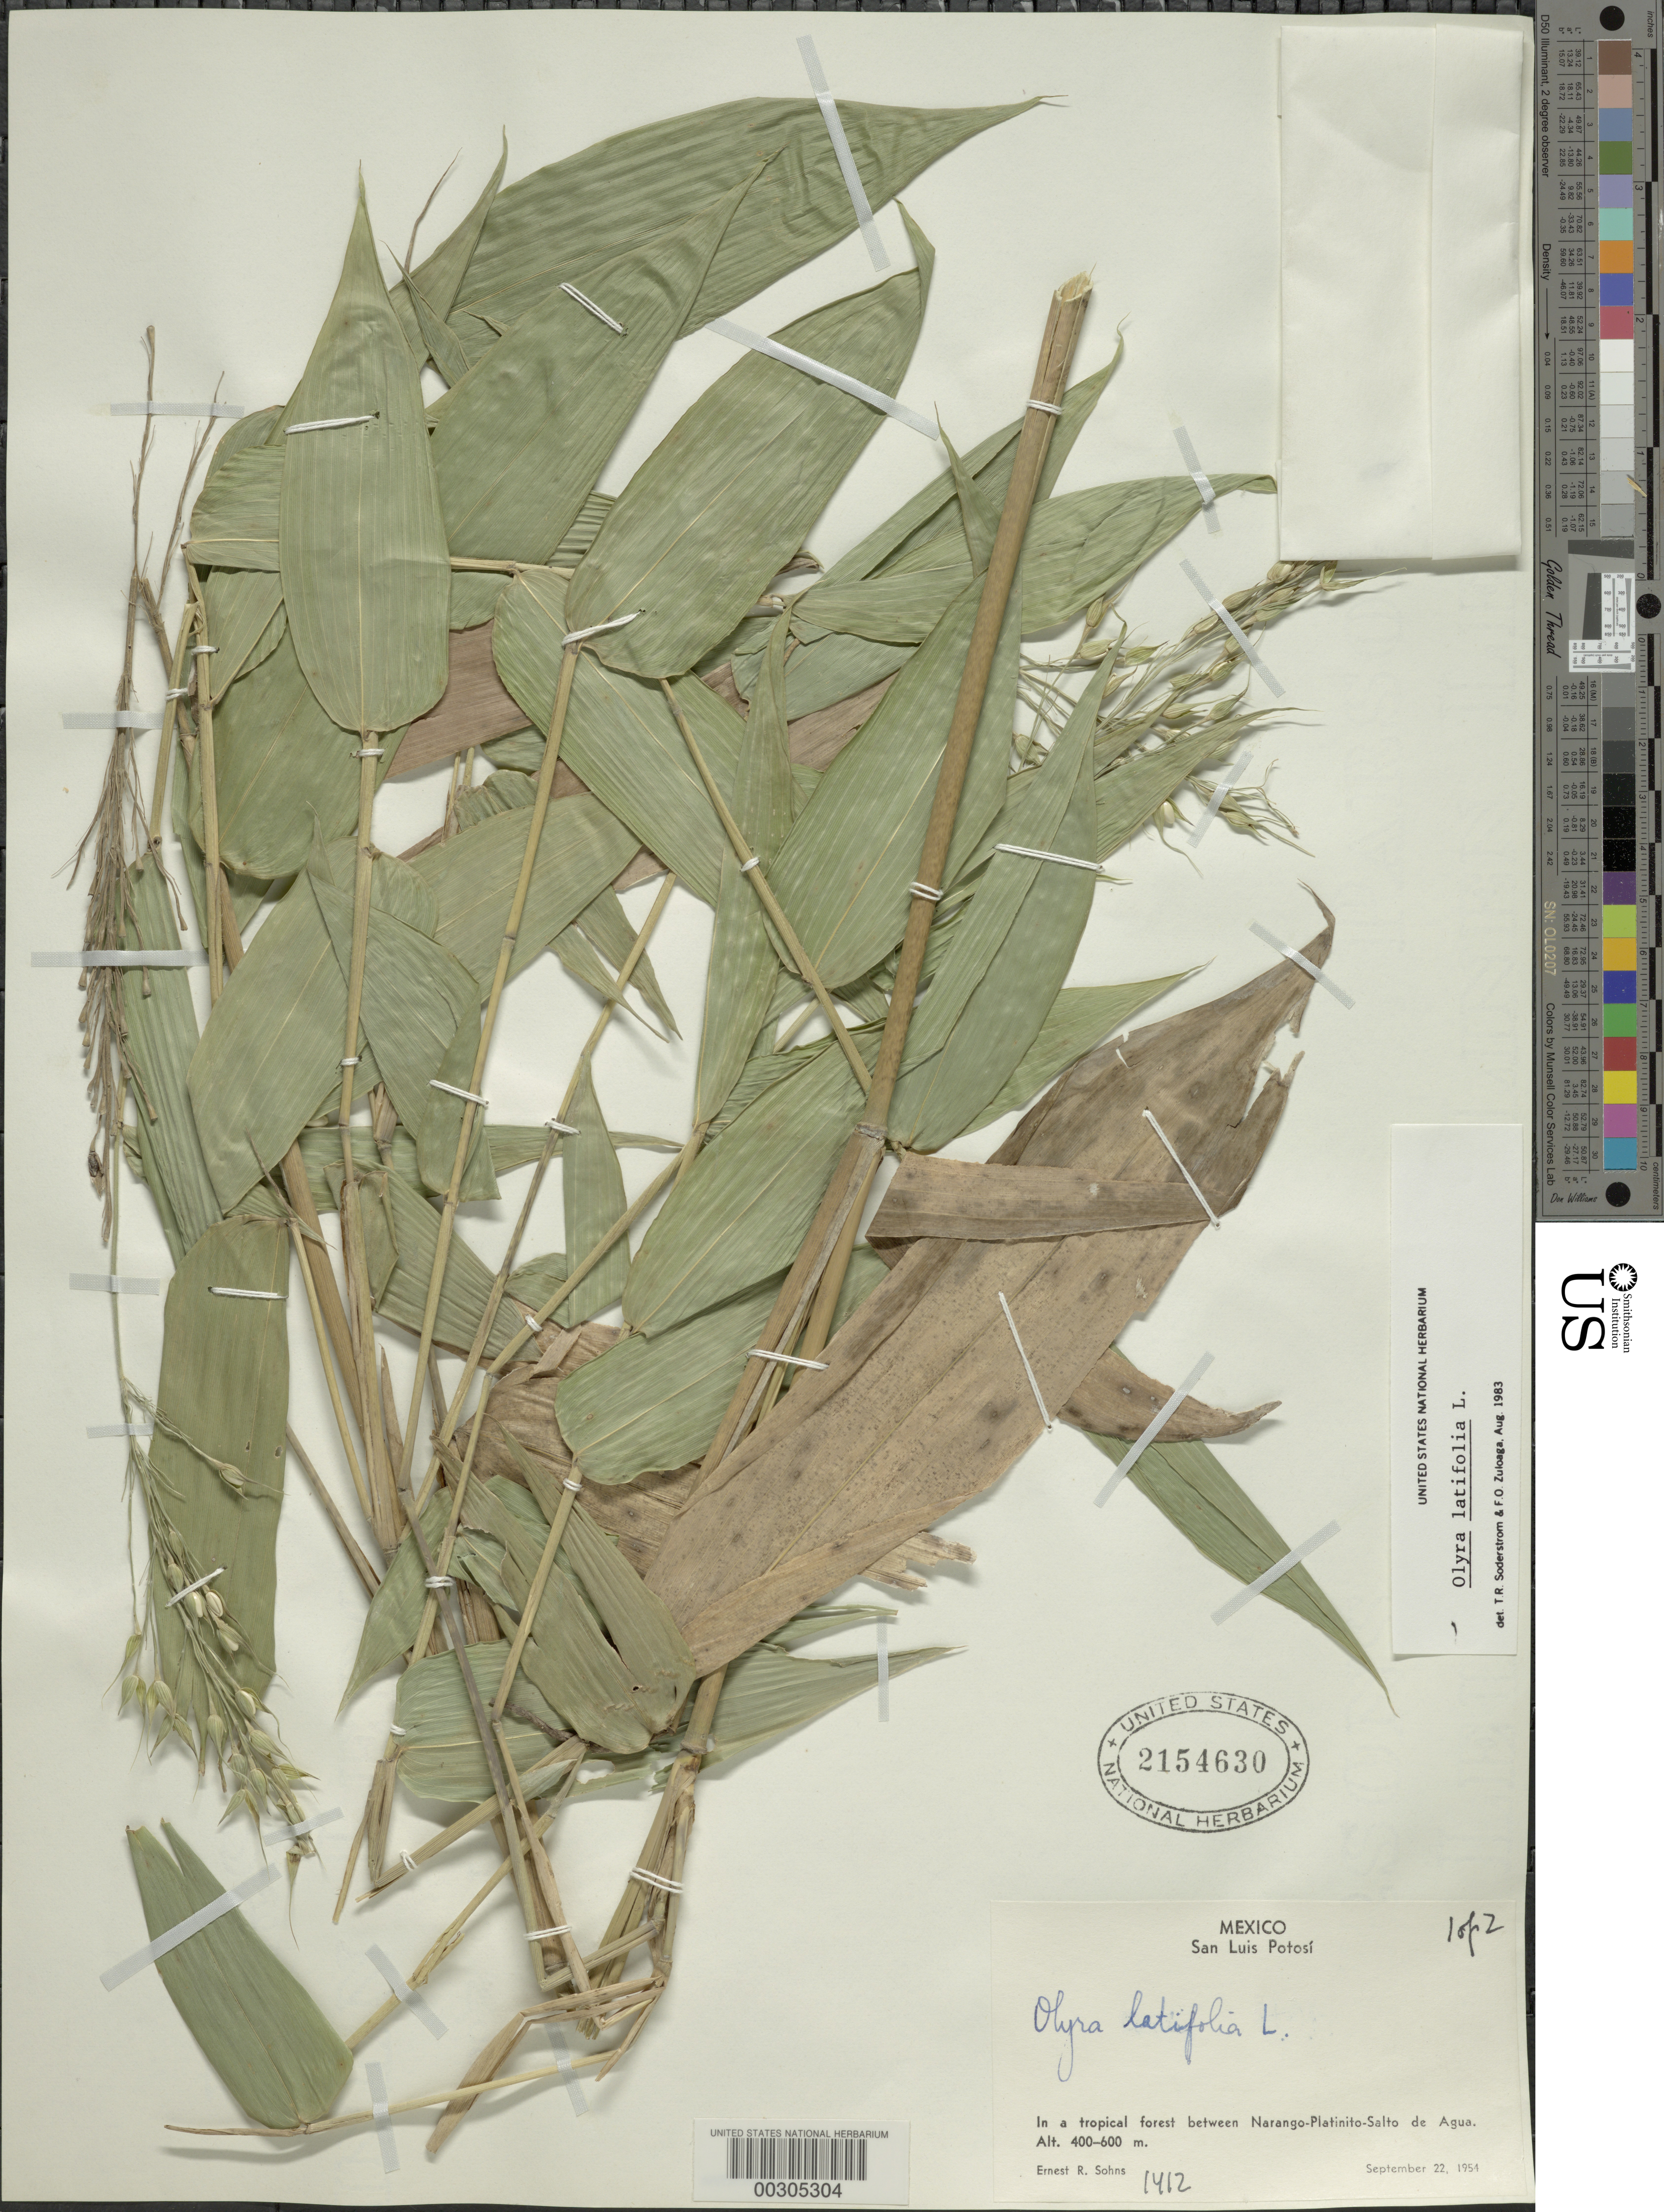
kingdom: Plantae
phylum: Tracheophyta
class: Liliopsida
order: Poales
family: Poaceae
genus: Olyra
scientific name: Olyra latifolia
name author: L.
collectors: E. R. Sohns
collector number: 1412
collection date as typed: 22 Sep 1954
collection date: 1954-09-22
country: Mexico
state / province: San Luis Potosí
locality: Narango-platinito-salto de agua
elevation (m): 400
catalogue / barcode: US 2154630